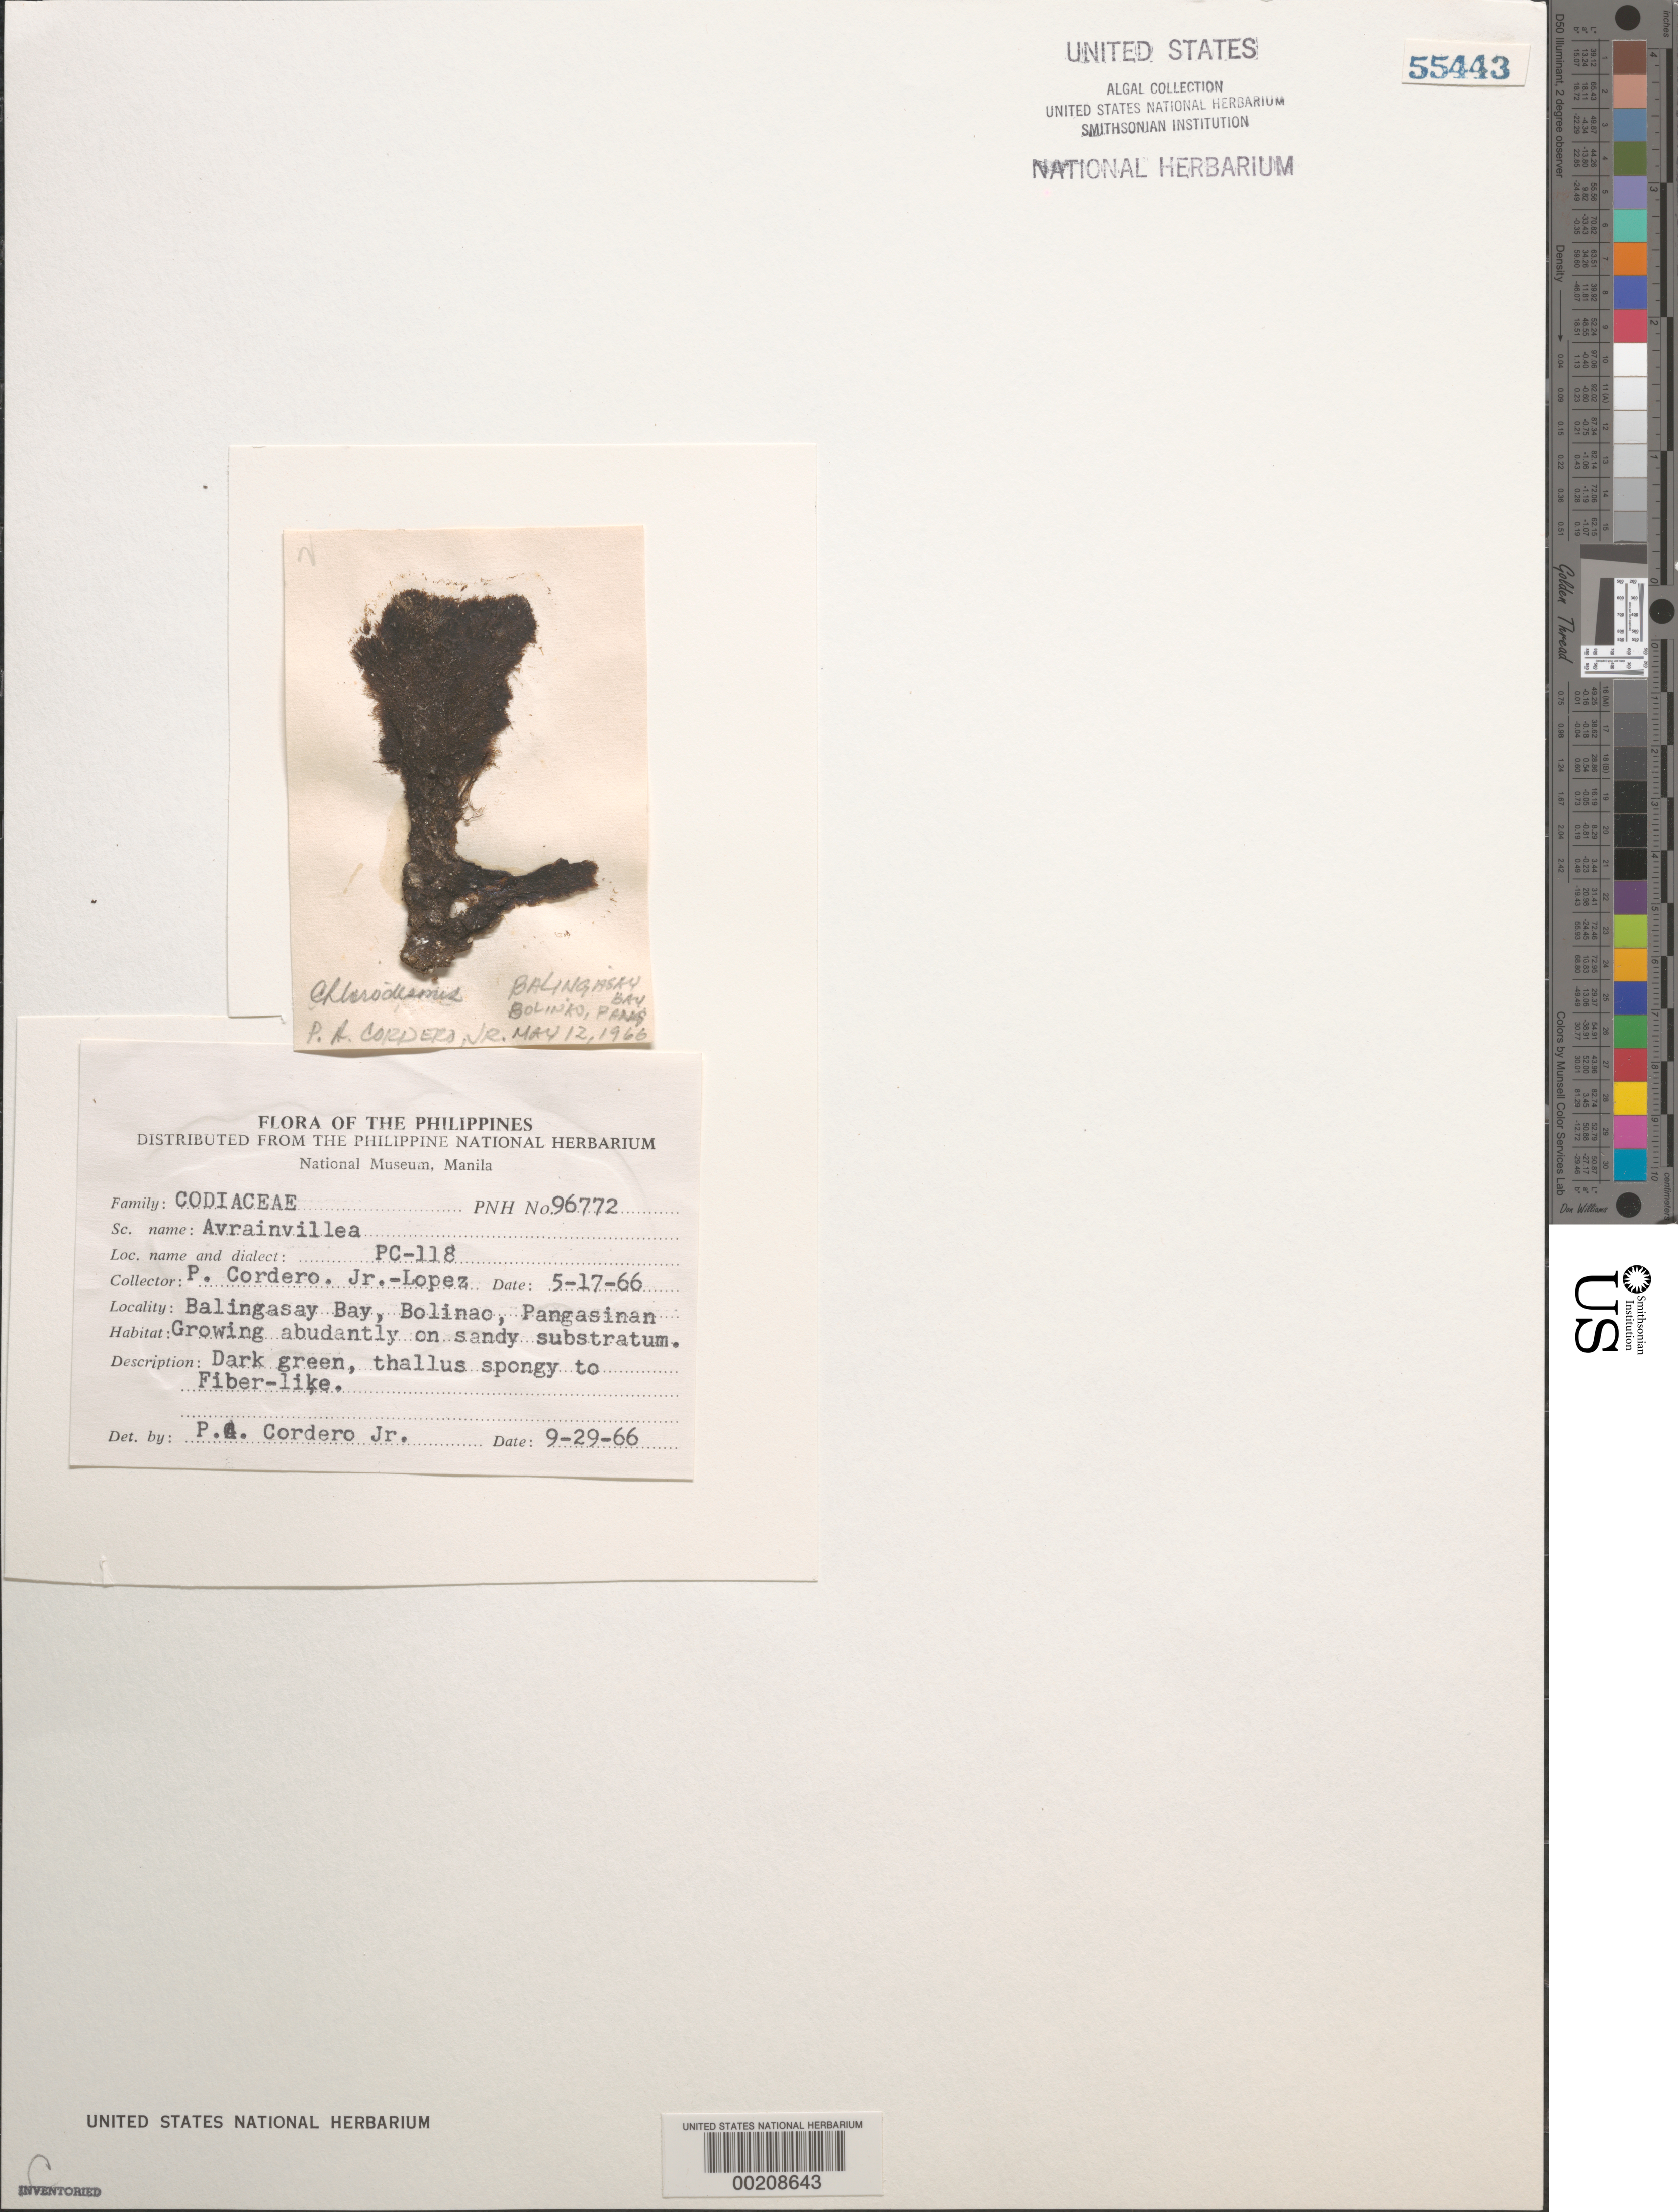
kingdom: Plantae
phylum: Chlorophyta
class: Ulvophyceae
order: Bryopsidales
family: Dichotomosiphonaceae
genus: Avrainvillea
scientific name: Avrainvillea sp.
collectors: P. A. Cordero & -. Lopez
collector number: Pc-118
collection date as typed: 17 May 1966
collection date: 1966-05-17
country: Philippines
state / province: Ilocos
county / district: Pangasinan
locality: Bolinao, balingasay bay, pangasinan province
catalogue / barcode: US 55443